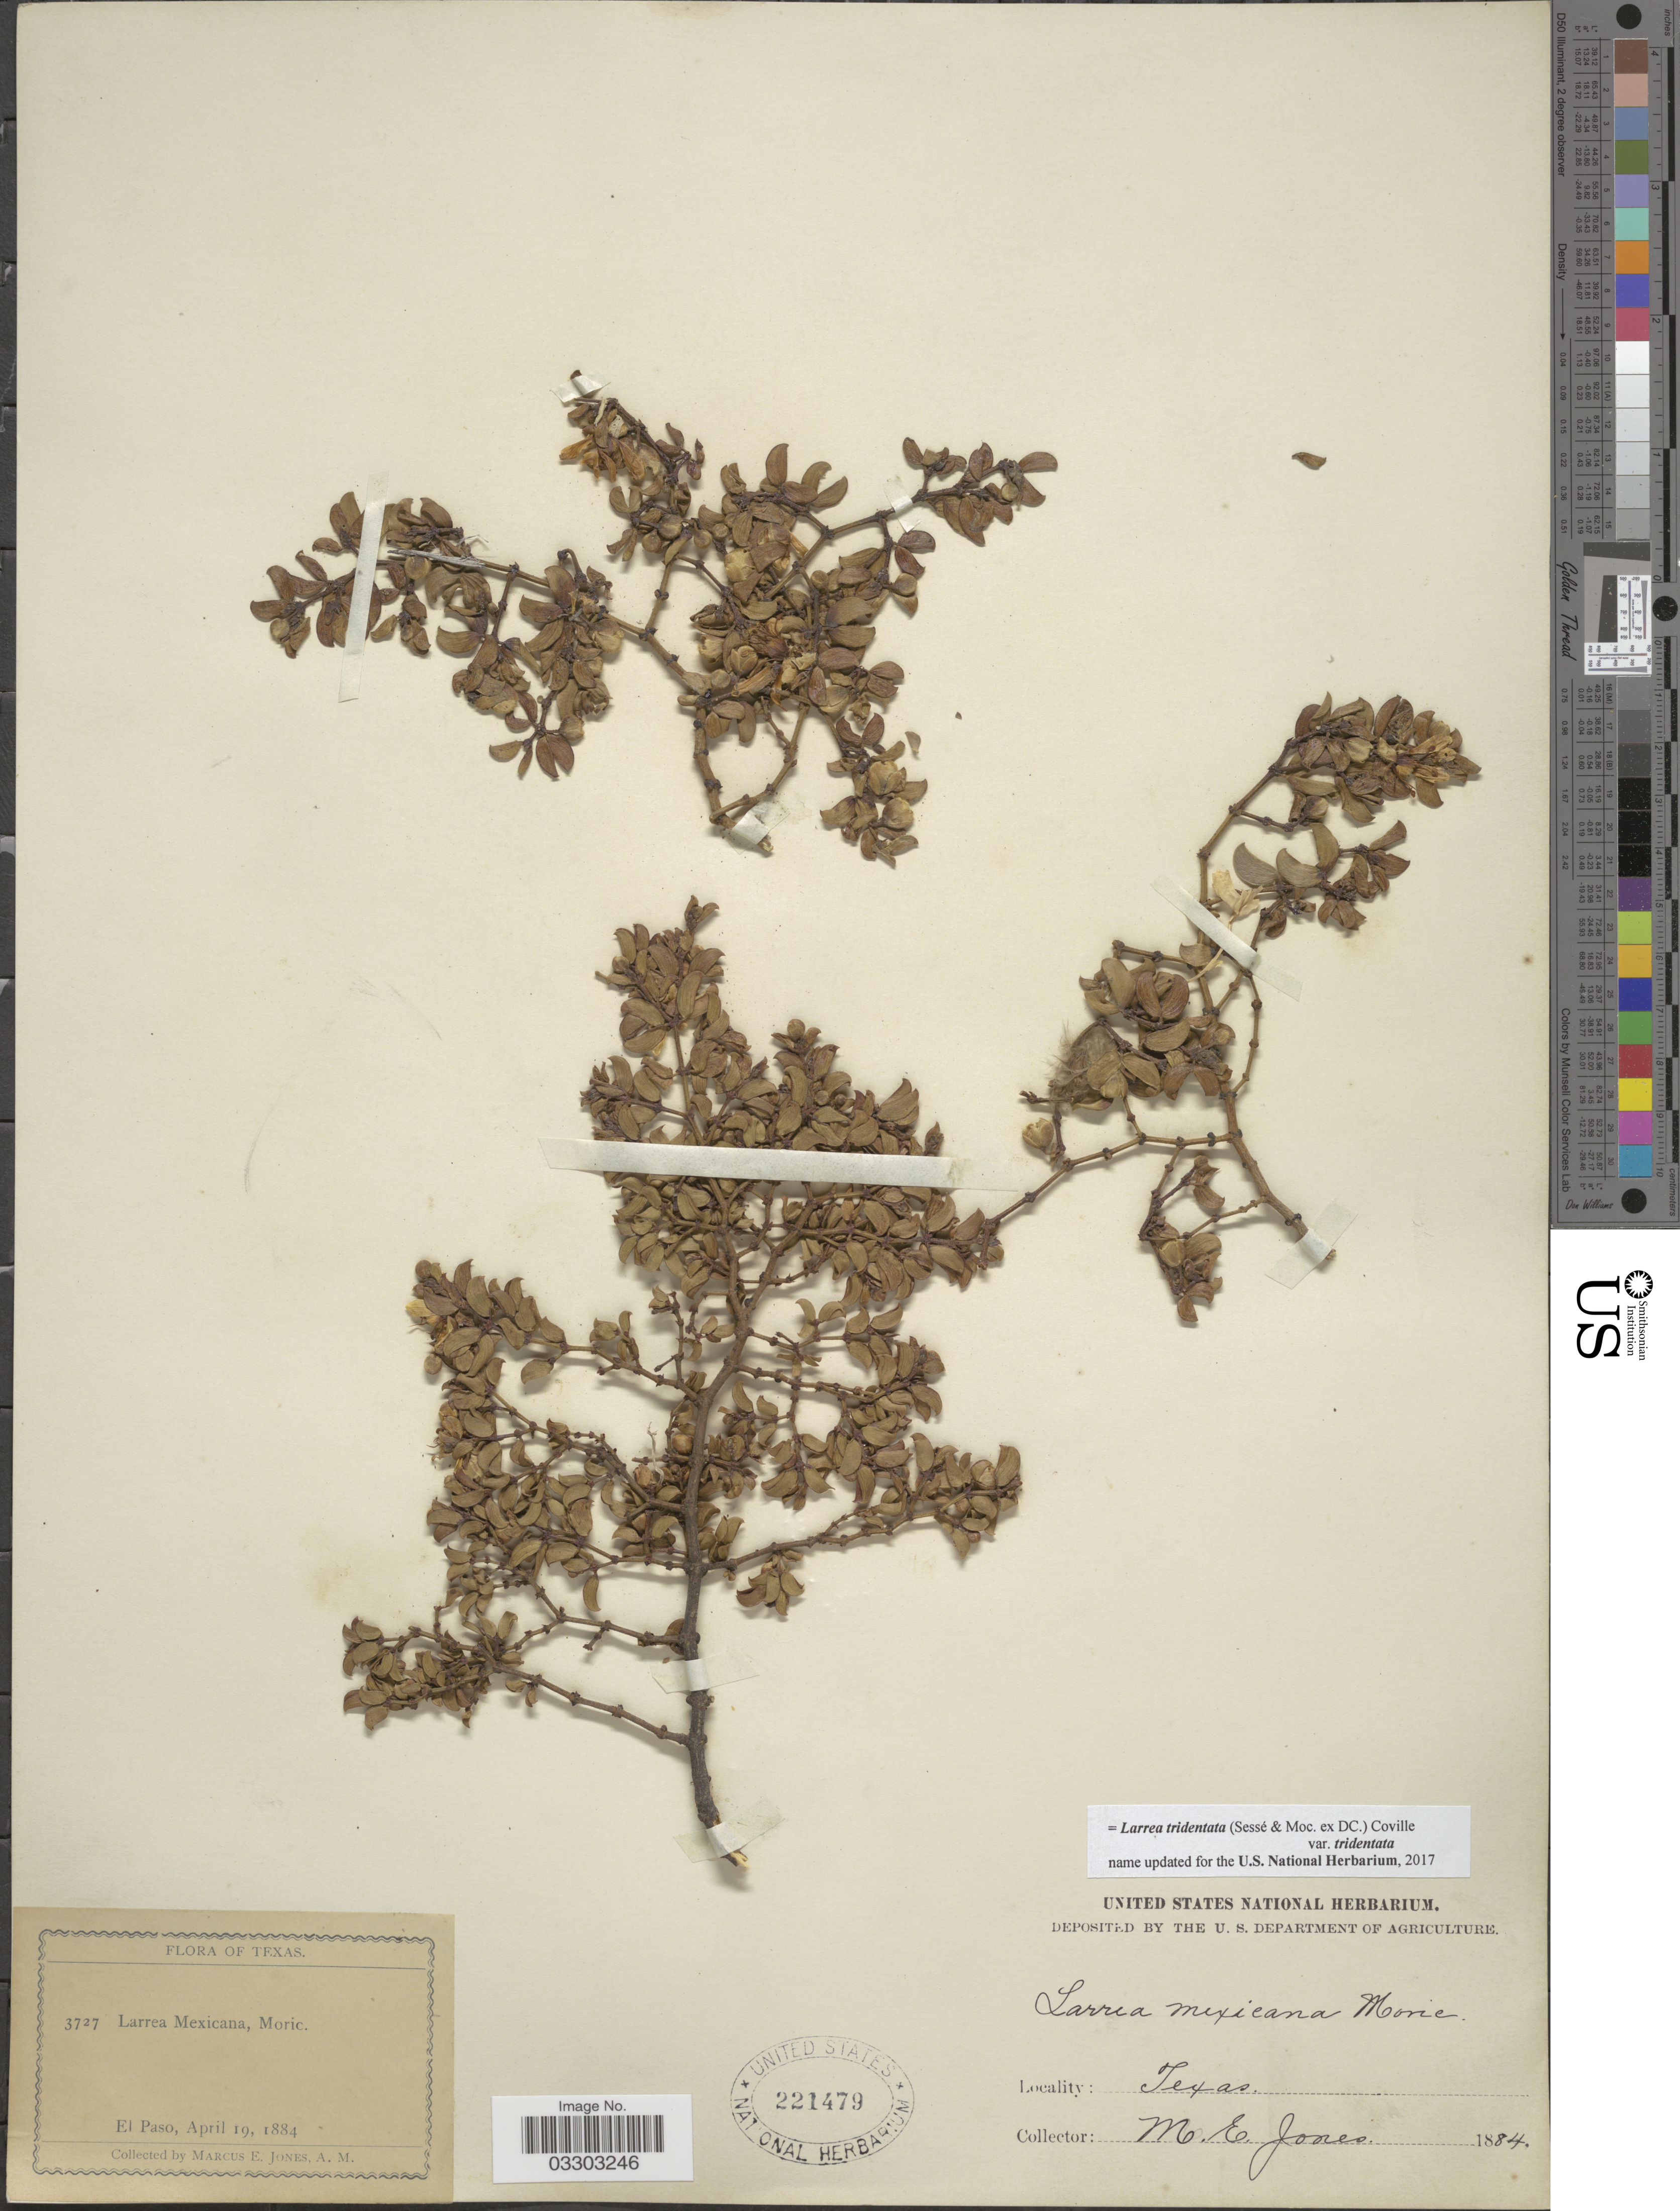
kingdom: Plantae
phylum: Tracheophyta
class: Magnoliopsida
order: Zygophyllales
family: Zygophyllaceae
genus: Larrea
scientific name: Larrea tridentata var. tridentata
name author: (Sessé & Moc. ex DC.) Coville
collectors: M. E. Jones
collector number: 3727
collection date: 1884-04-19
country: United States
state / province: Texas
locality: El Paso.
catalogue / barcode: US 221479